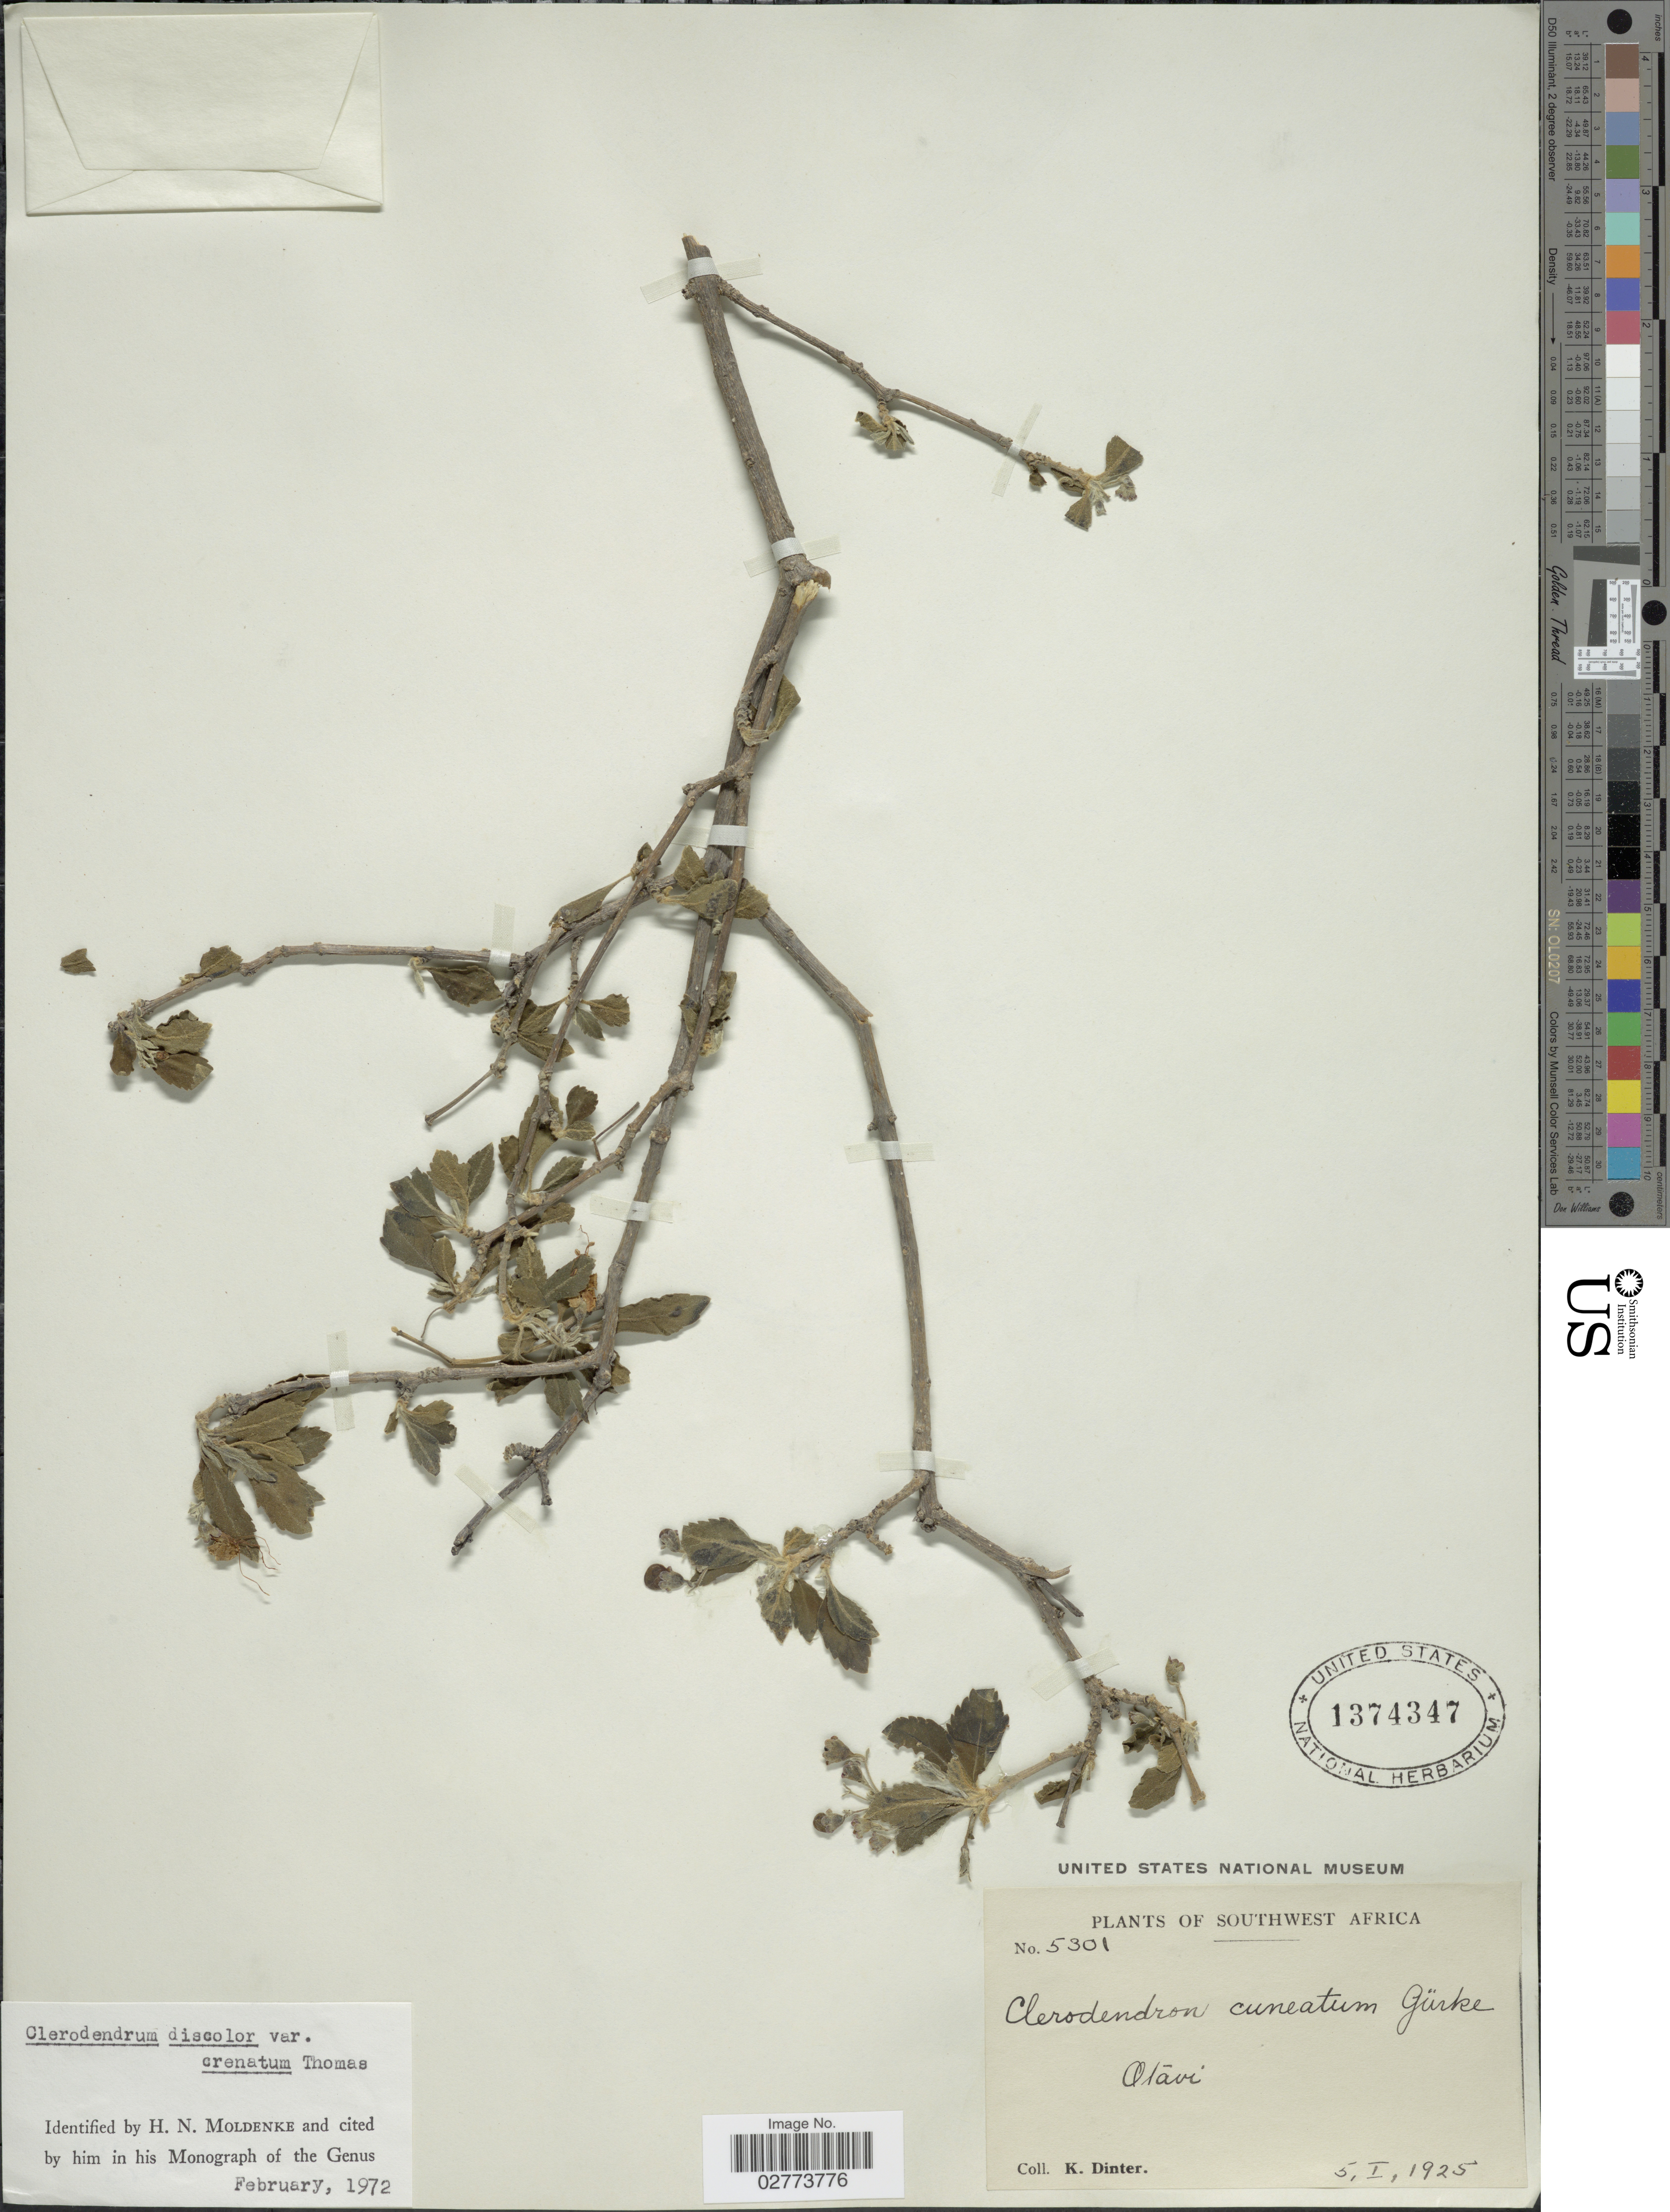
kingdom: Plantae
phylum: Tracheophyta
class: Magnoliopsida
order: Lamiales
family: Lamiaceae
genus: Clerodendrum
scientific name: Clerodendrum discolor var. crenatum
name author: B. Thomas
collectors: M. Dinter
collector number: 5301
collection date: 1925-01-05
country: Namibia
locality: Atavi. Southwest Africa.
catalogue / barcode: US 1374347